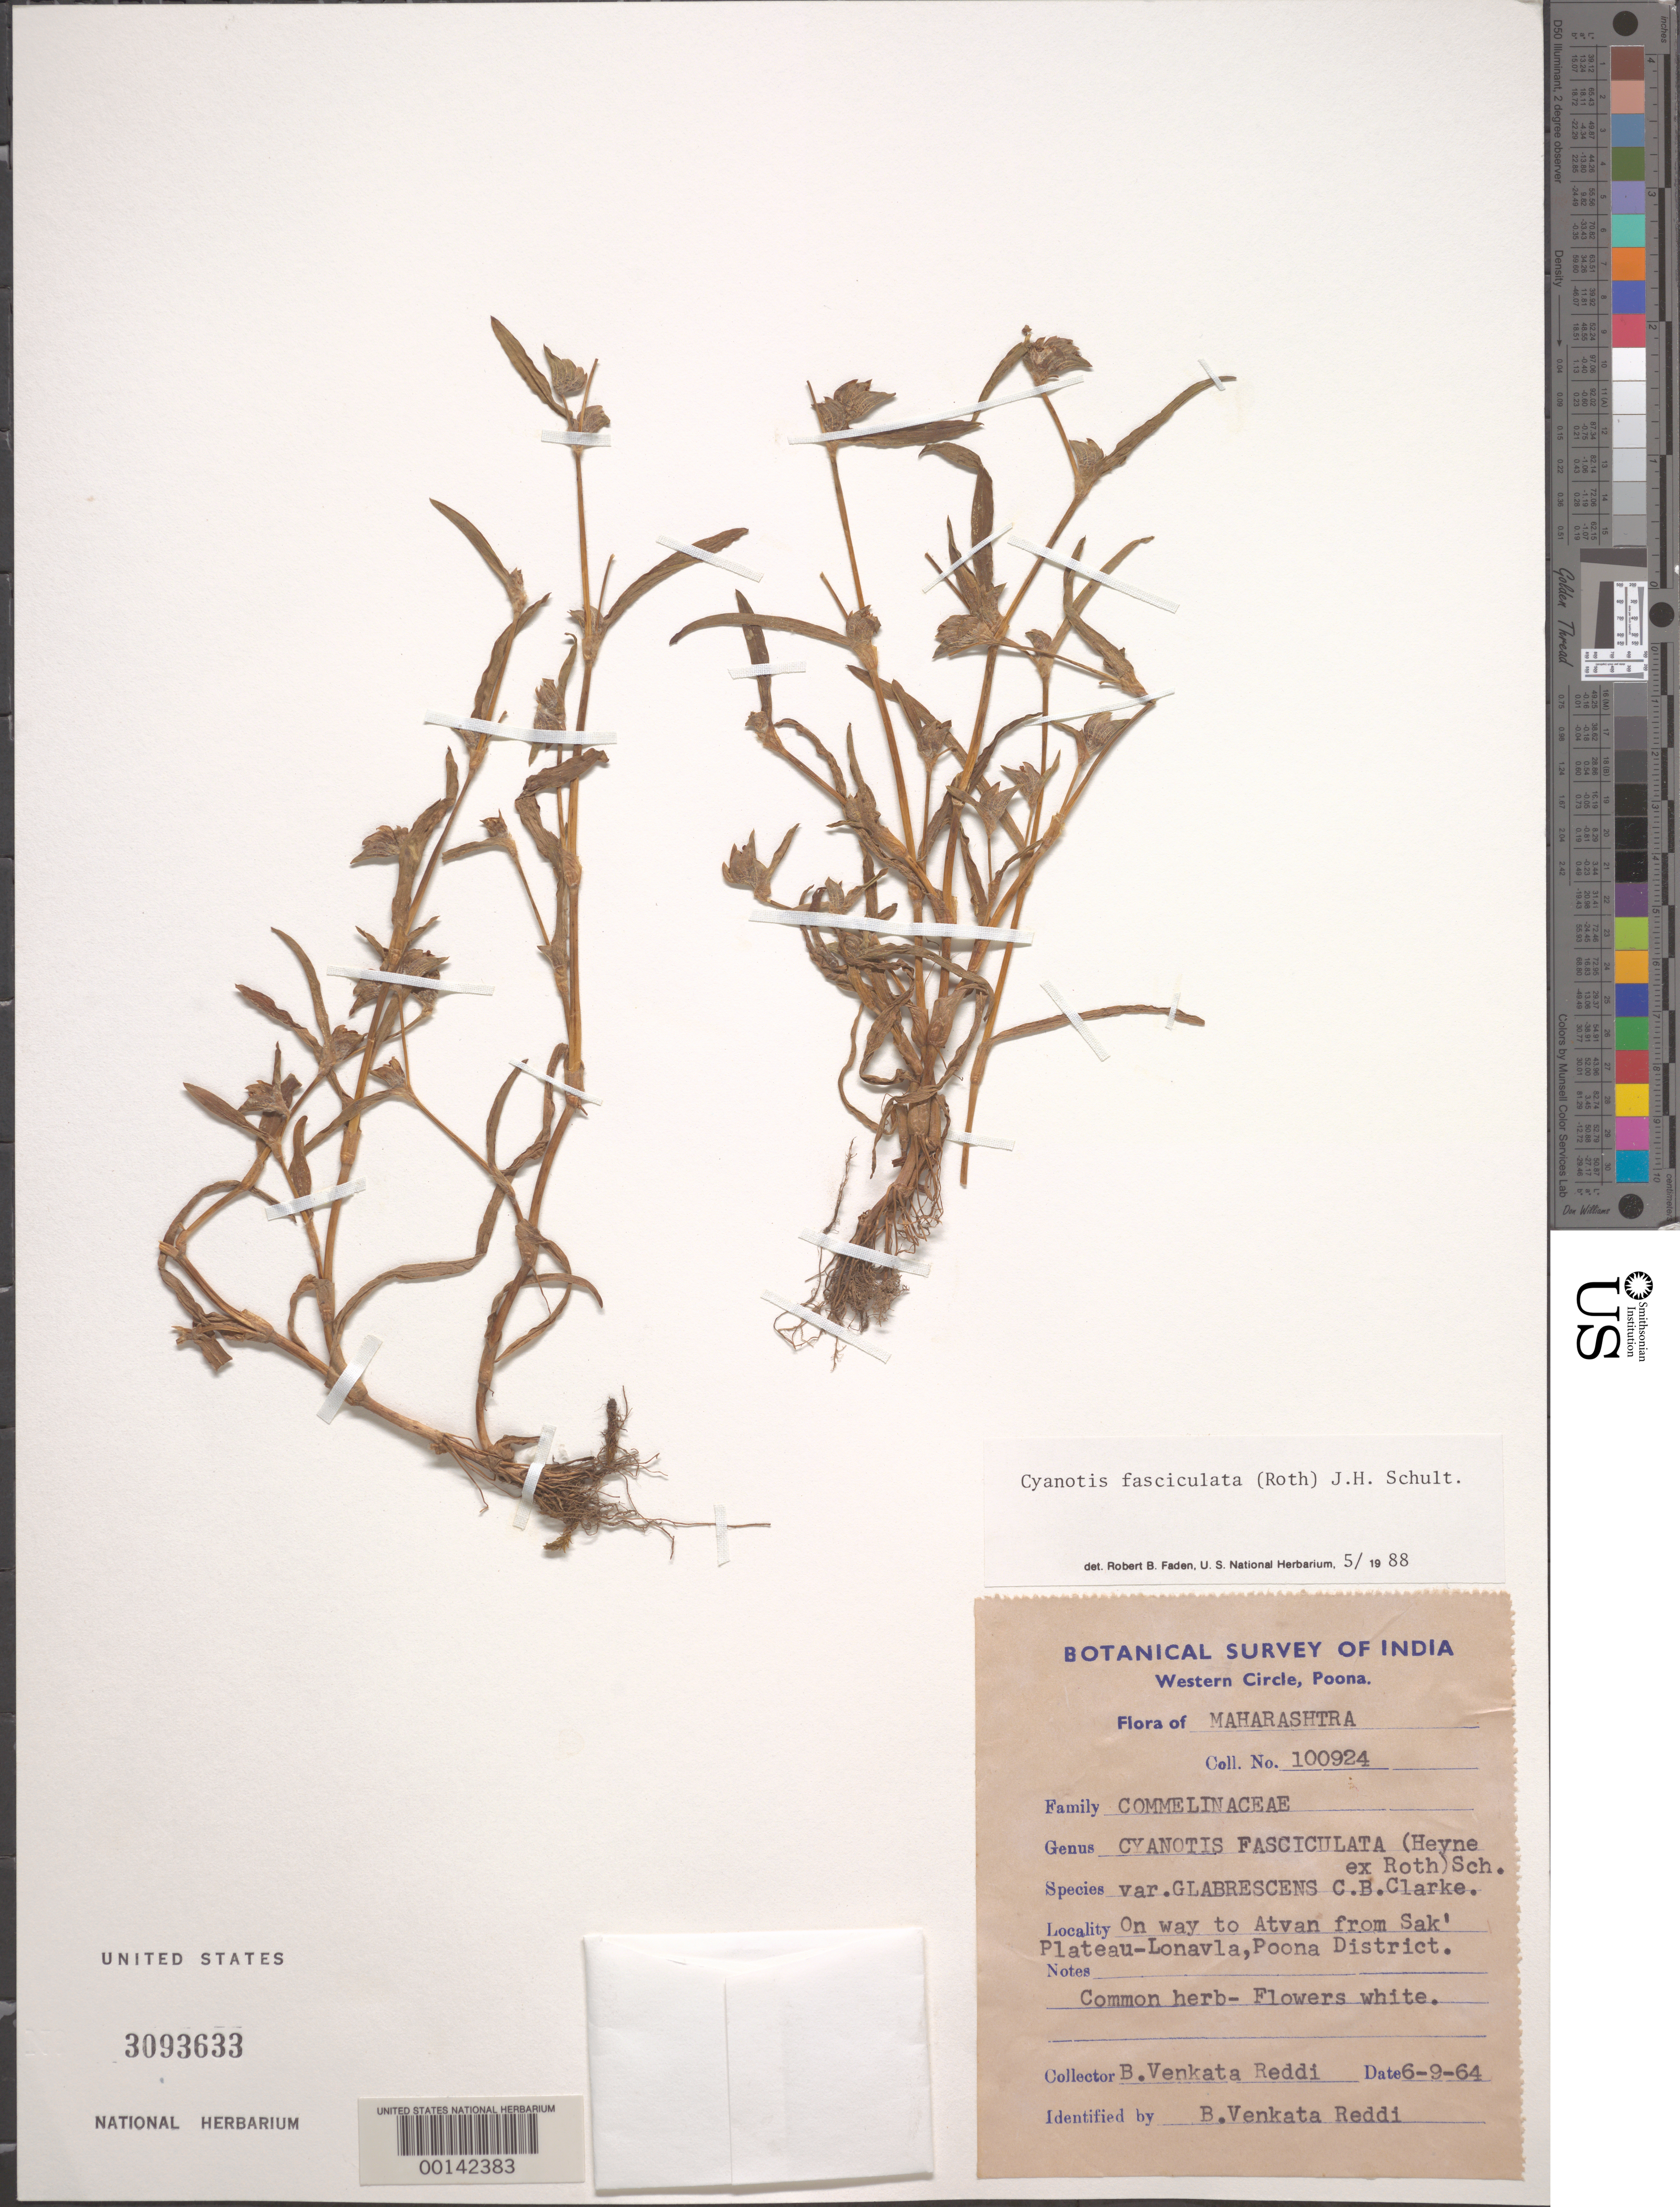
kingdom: Plantae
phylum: Tracheophyta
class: Liliopsida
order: Commelinales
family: Commelinaceae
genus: Cyanotis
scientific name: Cyanotis fasciculata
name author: (Heyne ex Roth) Schult. f.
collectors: B. Venkata Reddi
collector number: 100924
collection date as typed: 06 Sep 1964 or 09 Jun 1964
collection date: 1964-06-09 or 1964-09-06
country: India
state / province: Maharashtra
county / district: Pune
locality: Poona district, on way to atvan from sak' plateau-lonavla. [poona = pune.]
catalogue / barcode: US 3093633